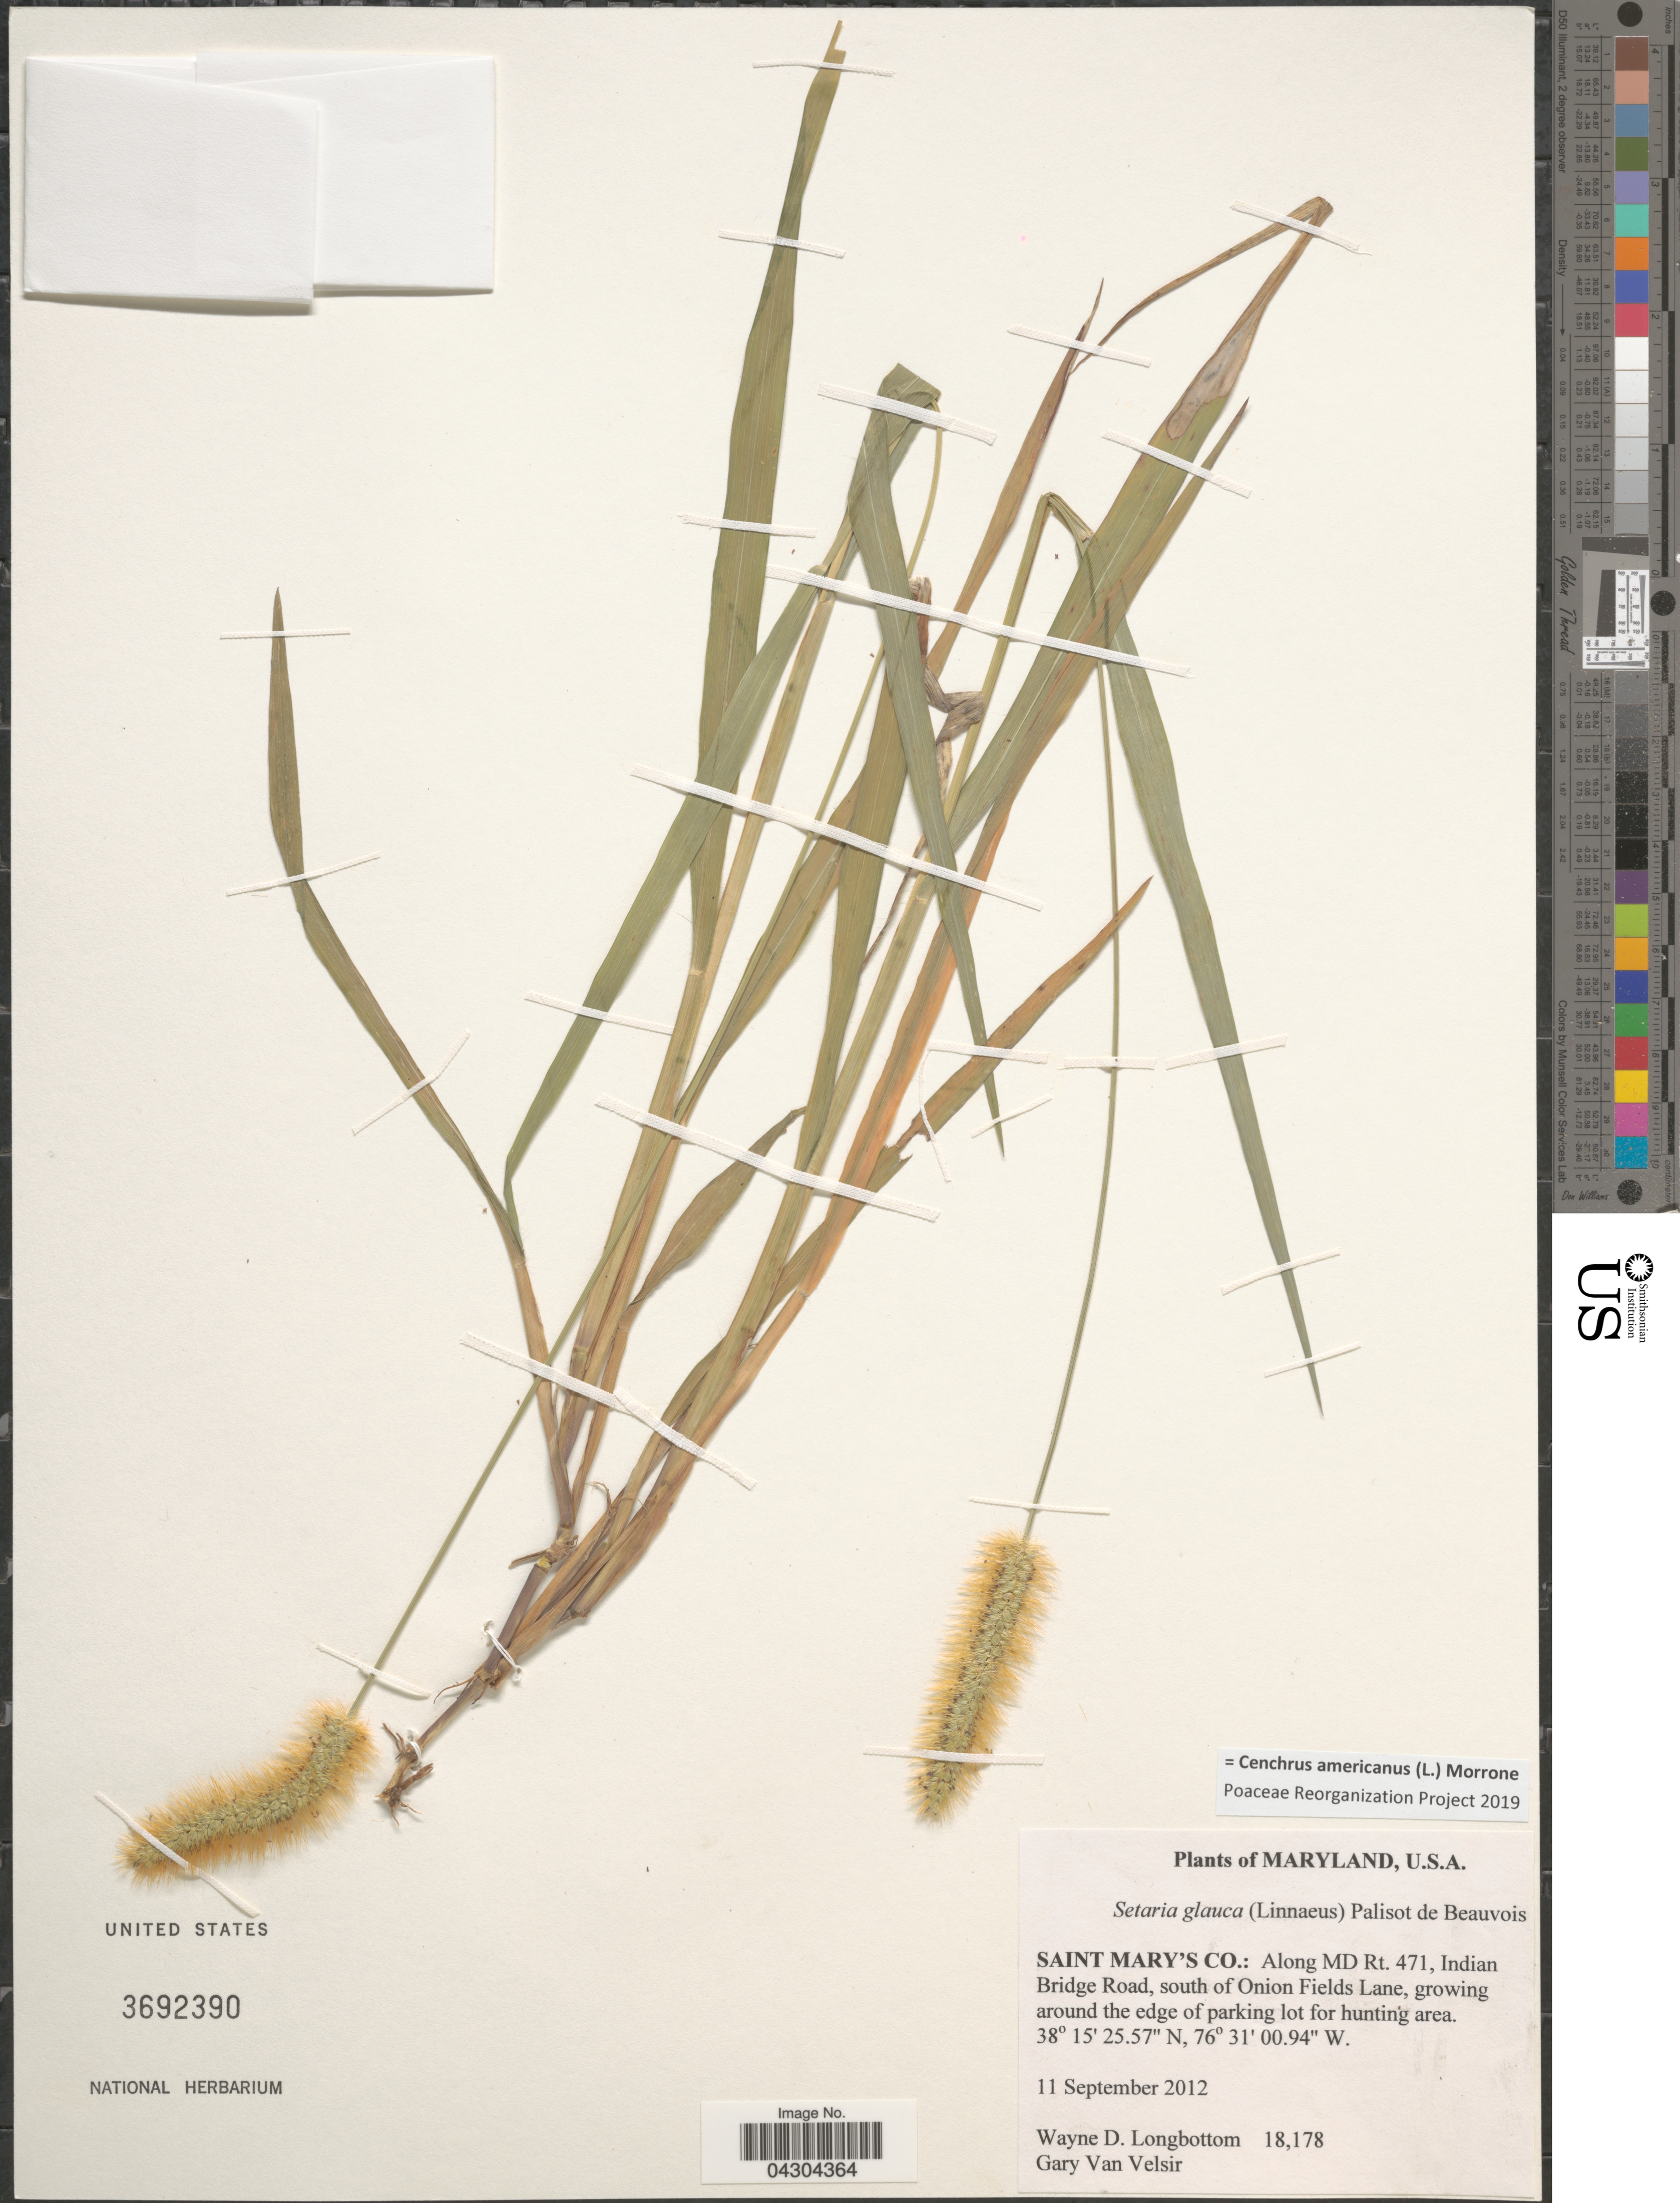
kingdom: Plantae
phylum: Tracheophyta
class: Liliopsida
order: Poales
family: Poaceae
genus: Setaria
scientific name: Setaria pumila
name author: (Poir.) Roem. & Schult.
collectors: W. D. Longbottom & G. Van Velsir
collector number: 18178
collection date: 2012-09-11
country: United States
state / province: Maryland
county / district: St. Mary's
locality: Saint Mary's Co.: Along MD Rt. 471, Indian Bridge Road, south of Onion Fields Lane, around the edge of parking lot for hunting area.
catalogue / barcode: US 3692390